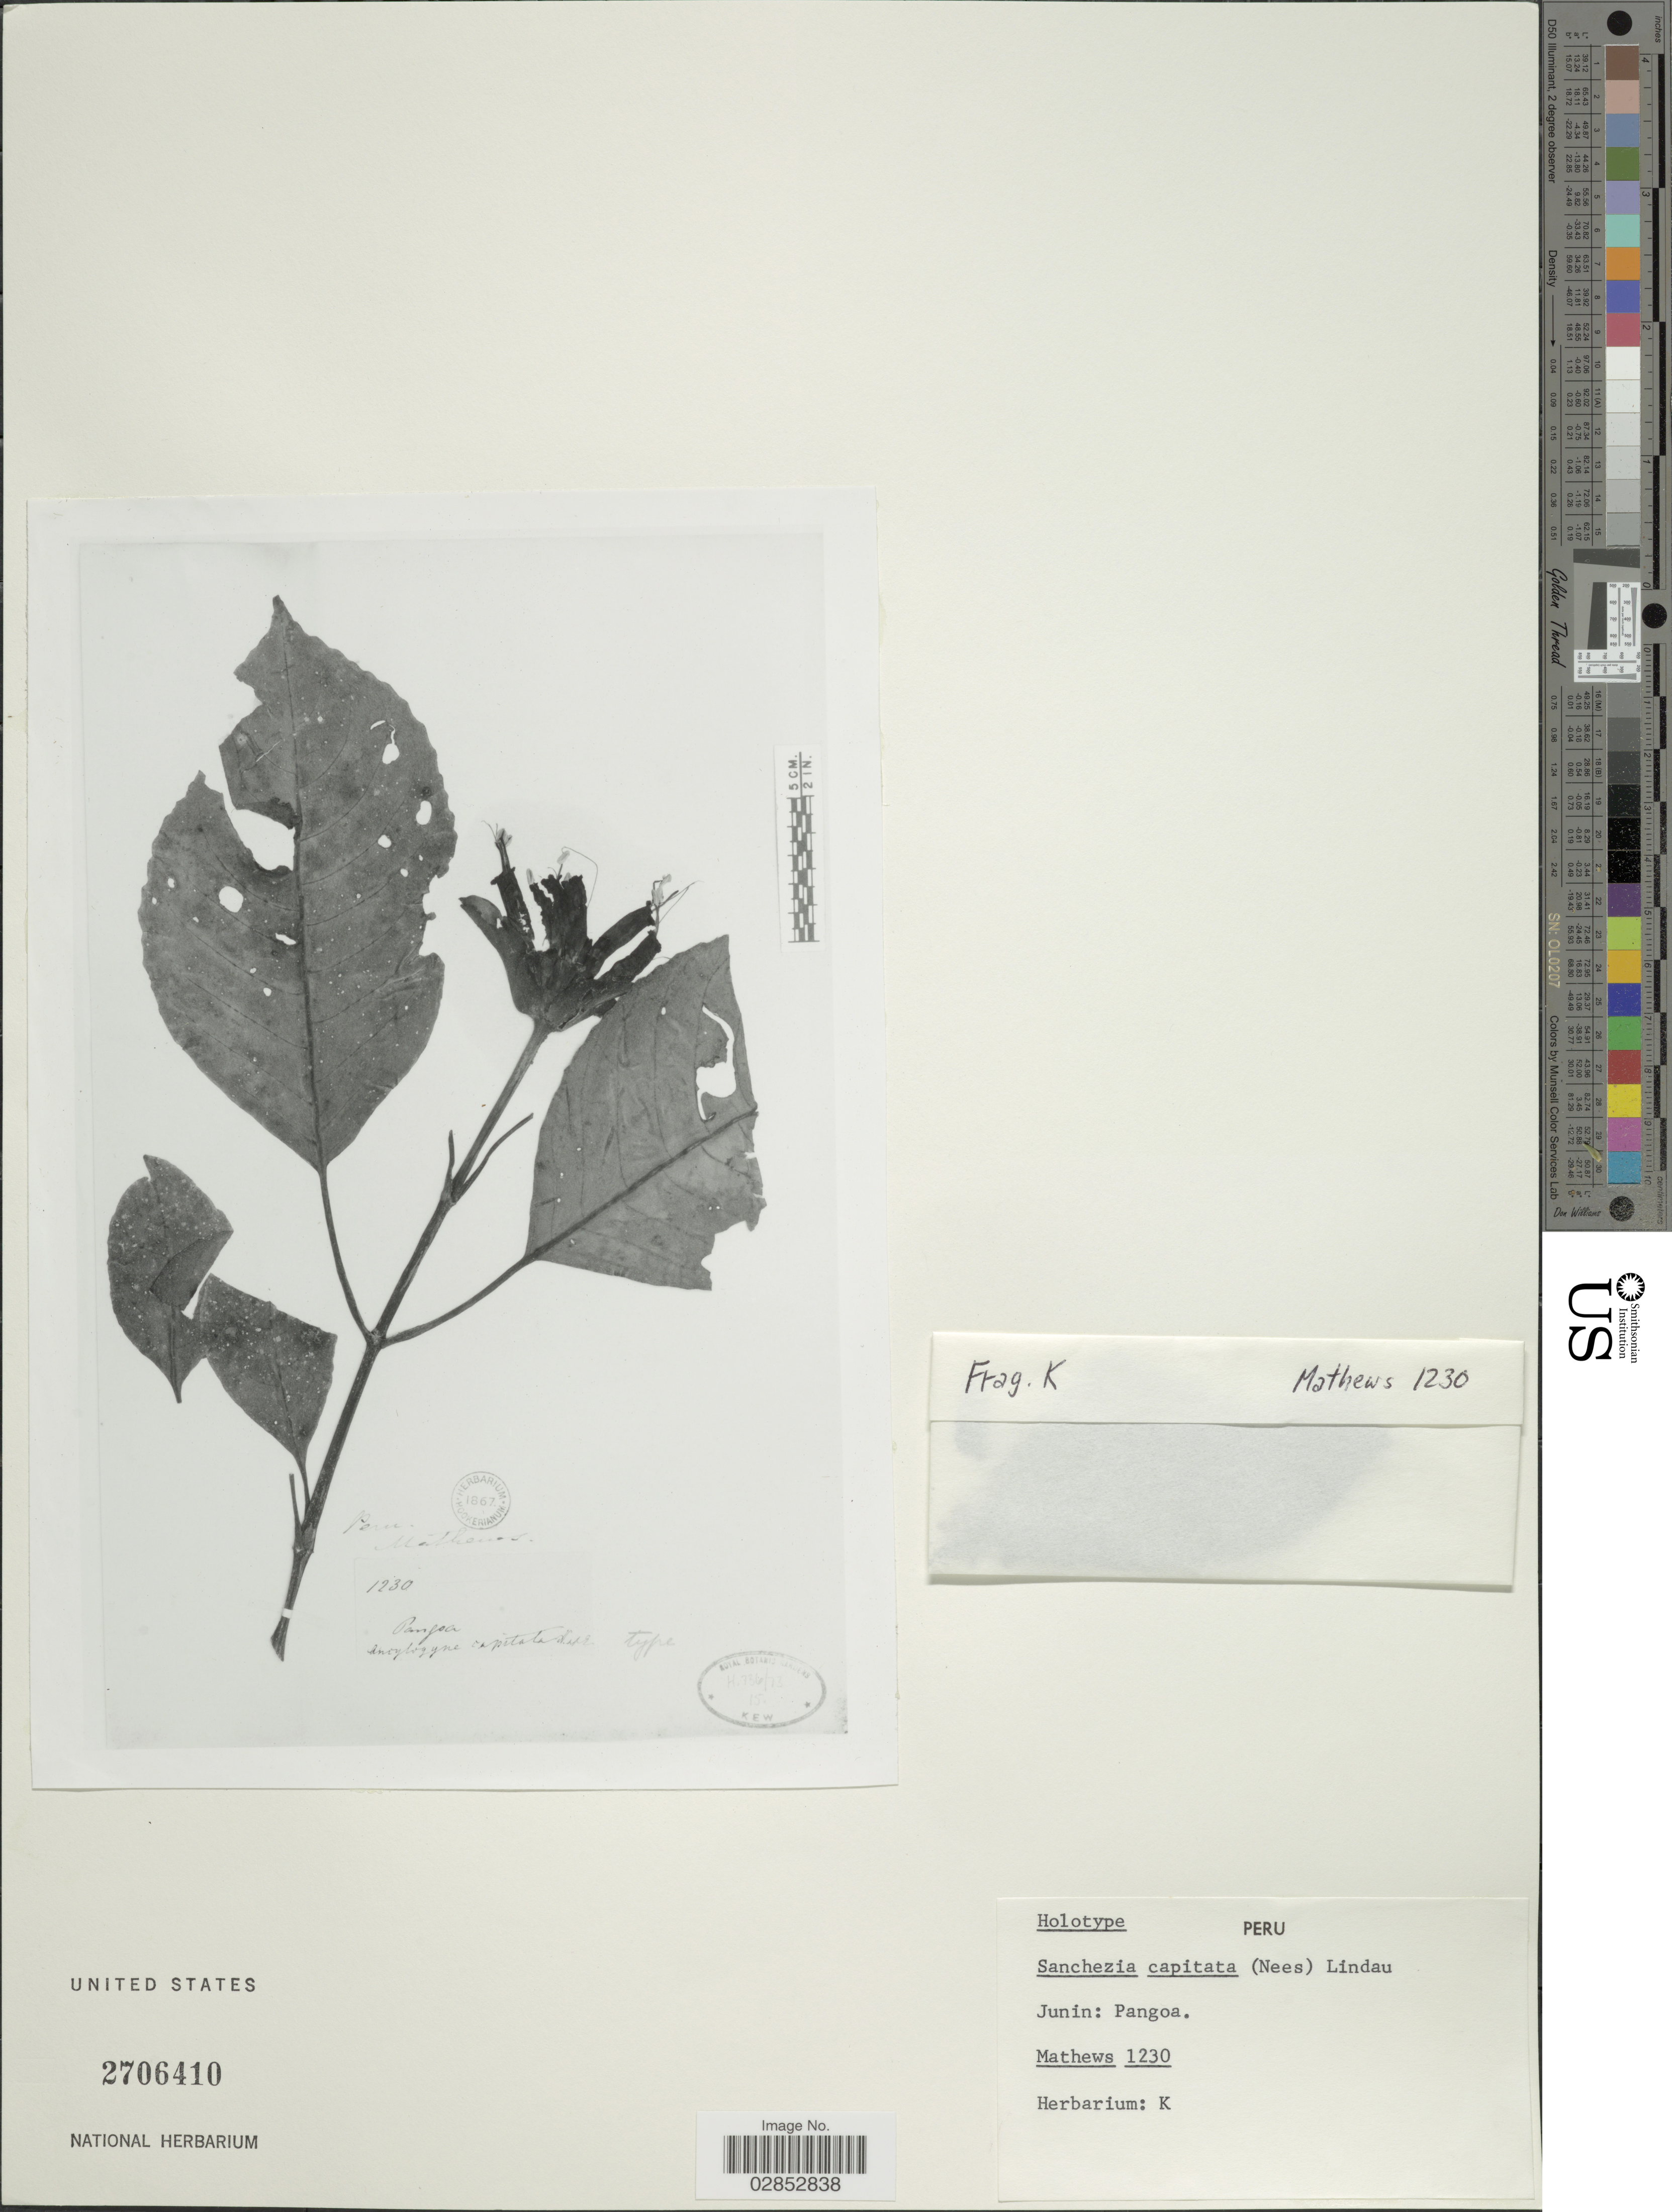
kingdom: Plantae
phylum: Tracheophyta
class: Magnoliopsida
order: Lamiales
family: Acanthaceae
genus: Sanchezia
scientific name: Sanchezia capitata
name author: (Nees) Lindau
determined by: Azevedo, Igor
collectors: -- Mathews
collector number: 1230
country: Peru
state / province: Junín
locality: Pangoa.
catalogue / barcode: US 2706410